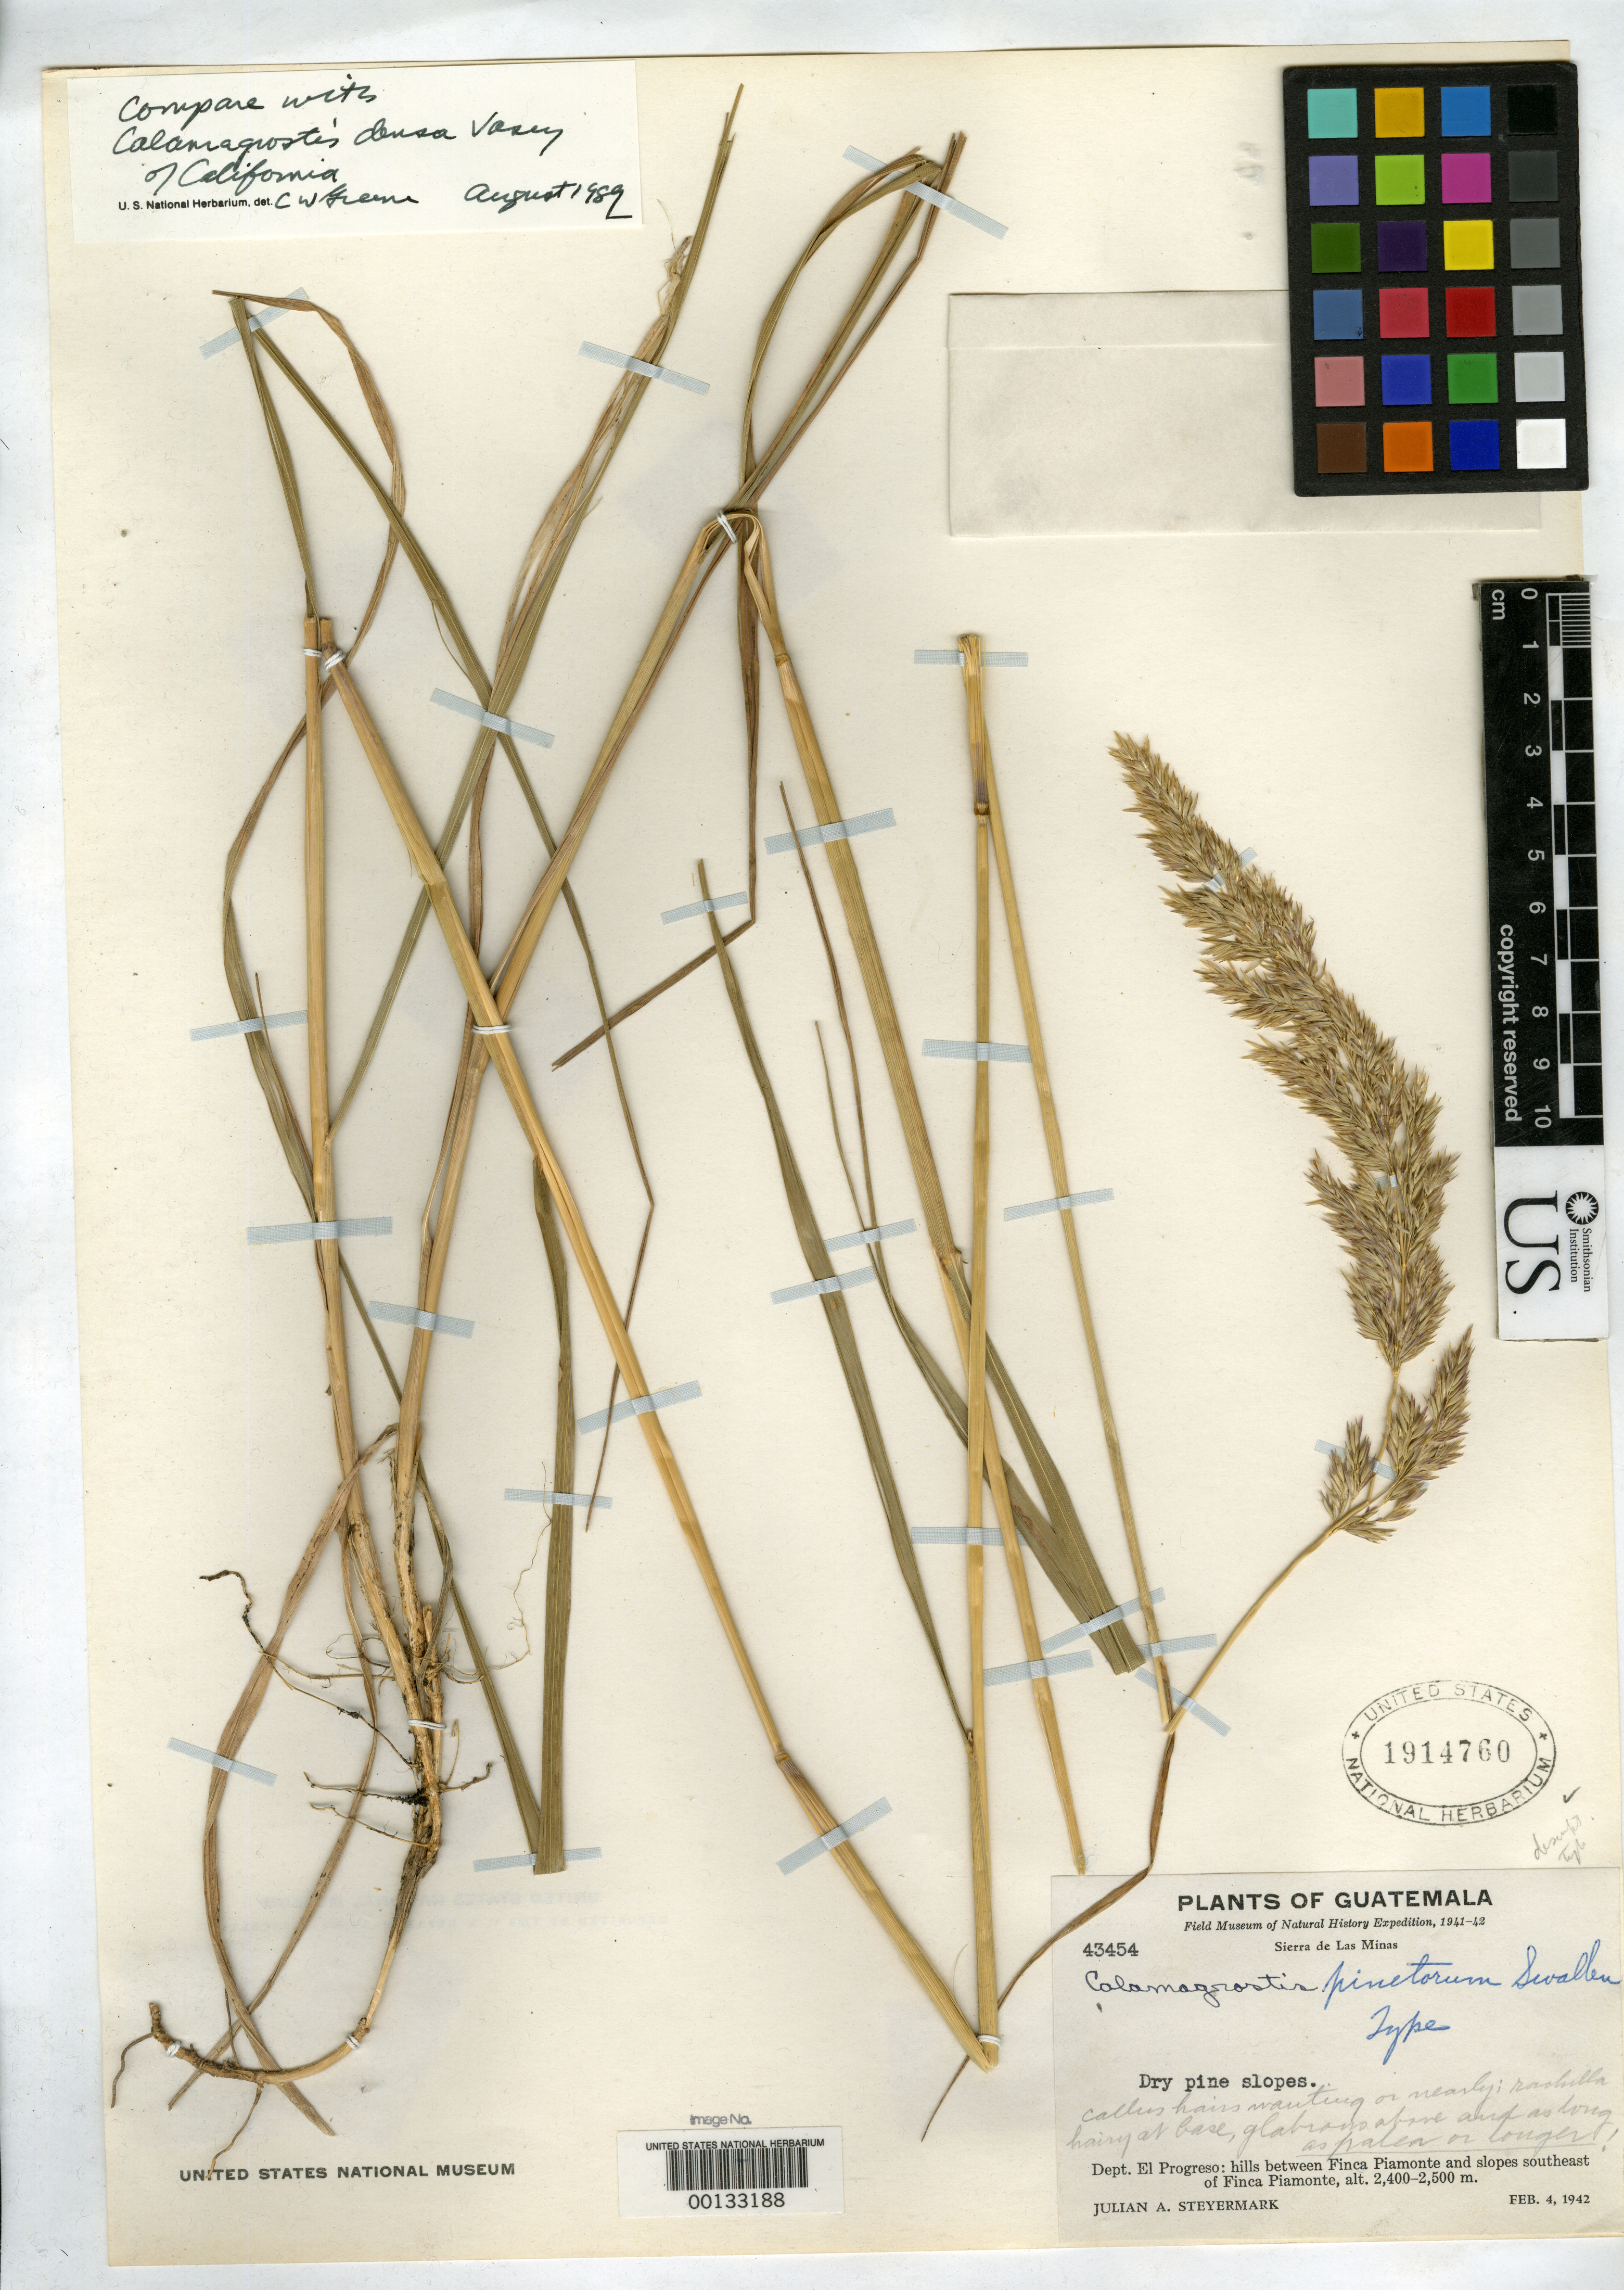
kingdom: Plantae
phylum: Tracheophyta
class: Liliopsida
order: Poales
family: Poaceae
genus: Calamagrostis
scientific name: Calamagrostis pinetorum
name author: Swallen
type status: Holotype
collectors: J. Steyermark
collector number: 43454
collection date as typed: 04 Feb 1942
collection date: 1942-02-04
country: Guatemala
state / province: El Progreso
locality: Hills between Finca Piamonte and slopes SE of Finca Piamonte.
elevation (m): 2400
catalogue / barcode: US 1914760